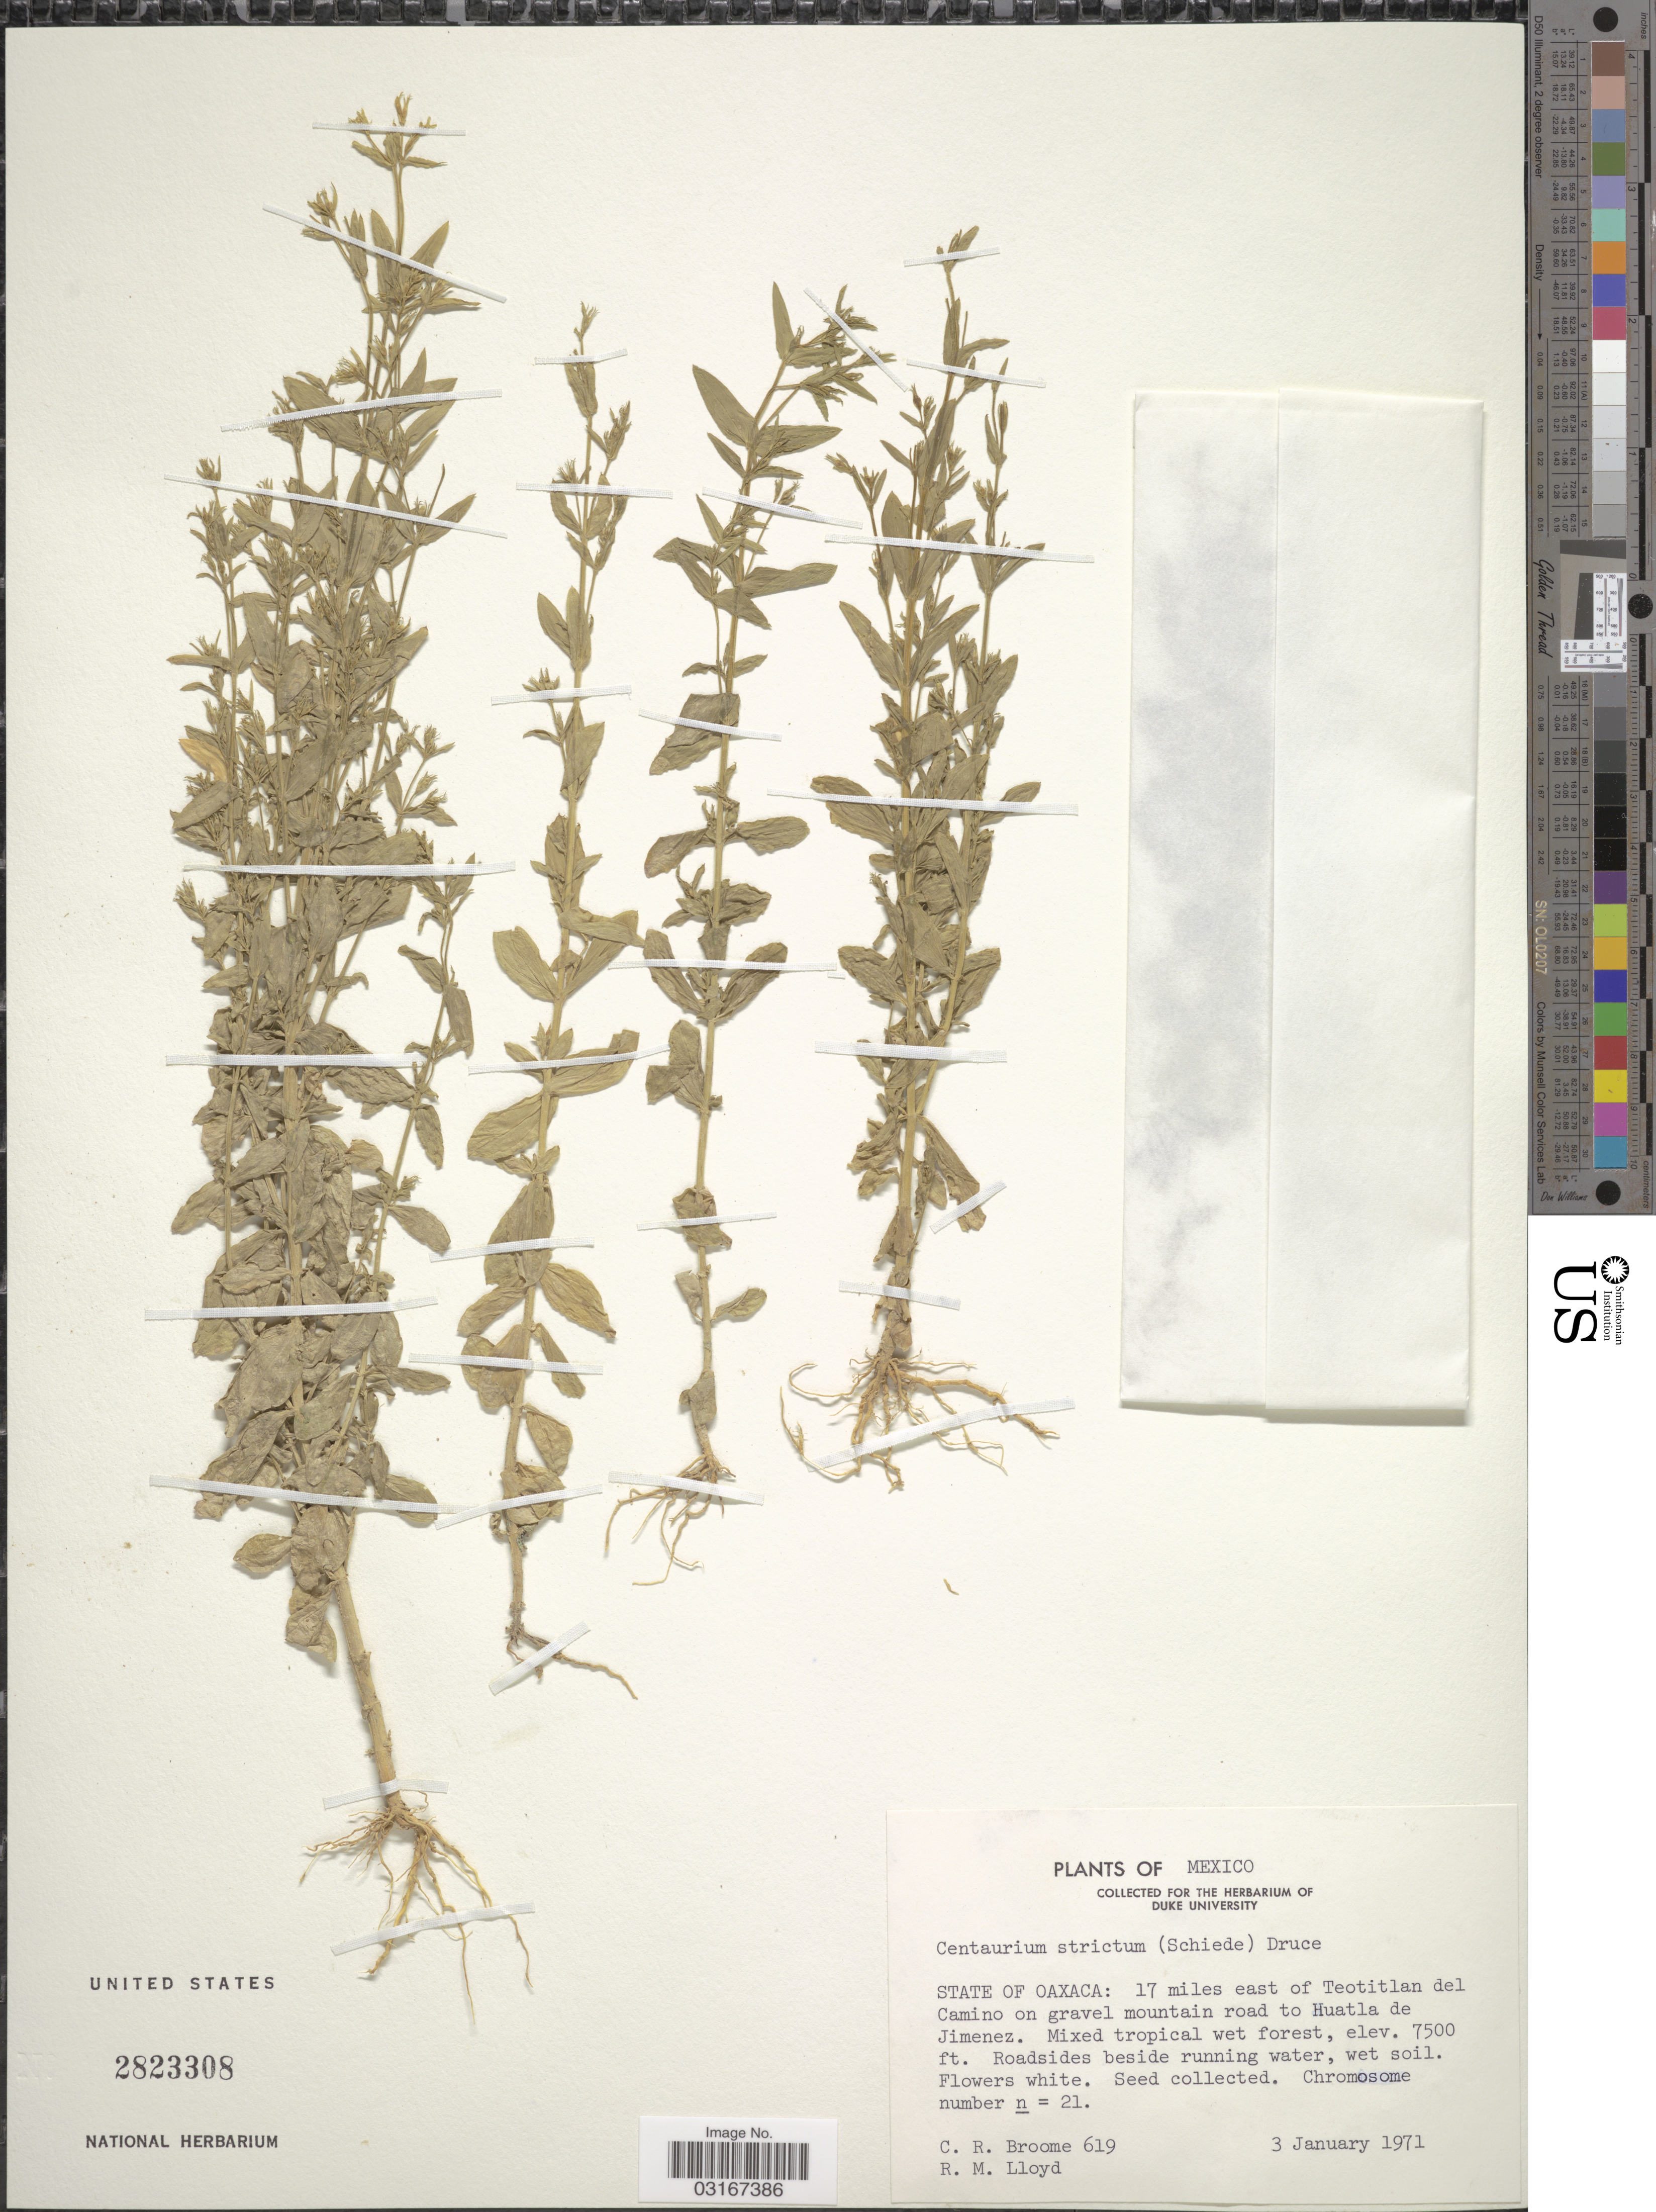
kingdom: Plantae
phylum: Tracheophyta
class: Magnoliopsida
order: Gentianales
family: Gentianaceae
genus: Centaurium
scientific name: Centaurium strictum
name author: (Schiede) Druce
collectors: C. R. Broome & R. M. Lloyd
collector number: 619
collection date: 1971-01-03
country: Mexico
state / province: Oaxaca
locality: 17 miles east of Teotitlan del Camino on gravel mountain road to Huatla de Jimenez.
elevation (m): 2286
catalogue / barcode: US 2823308